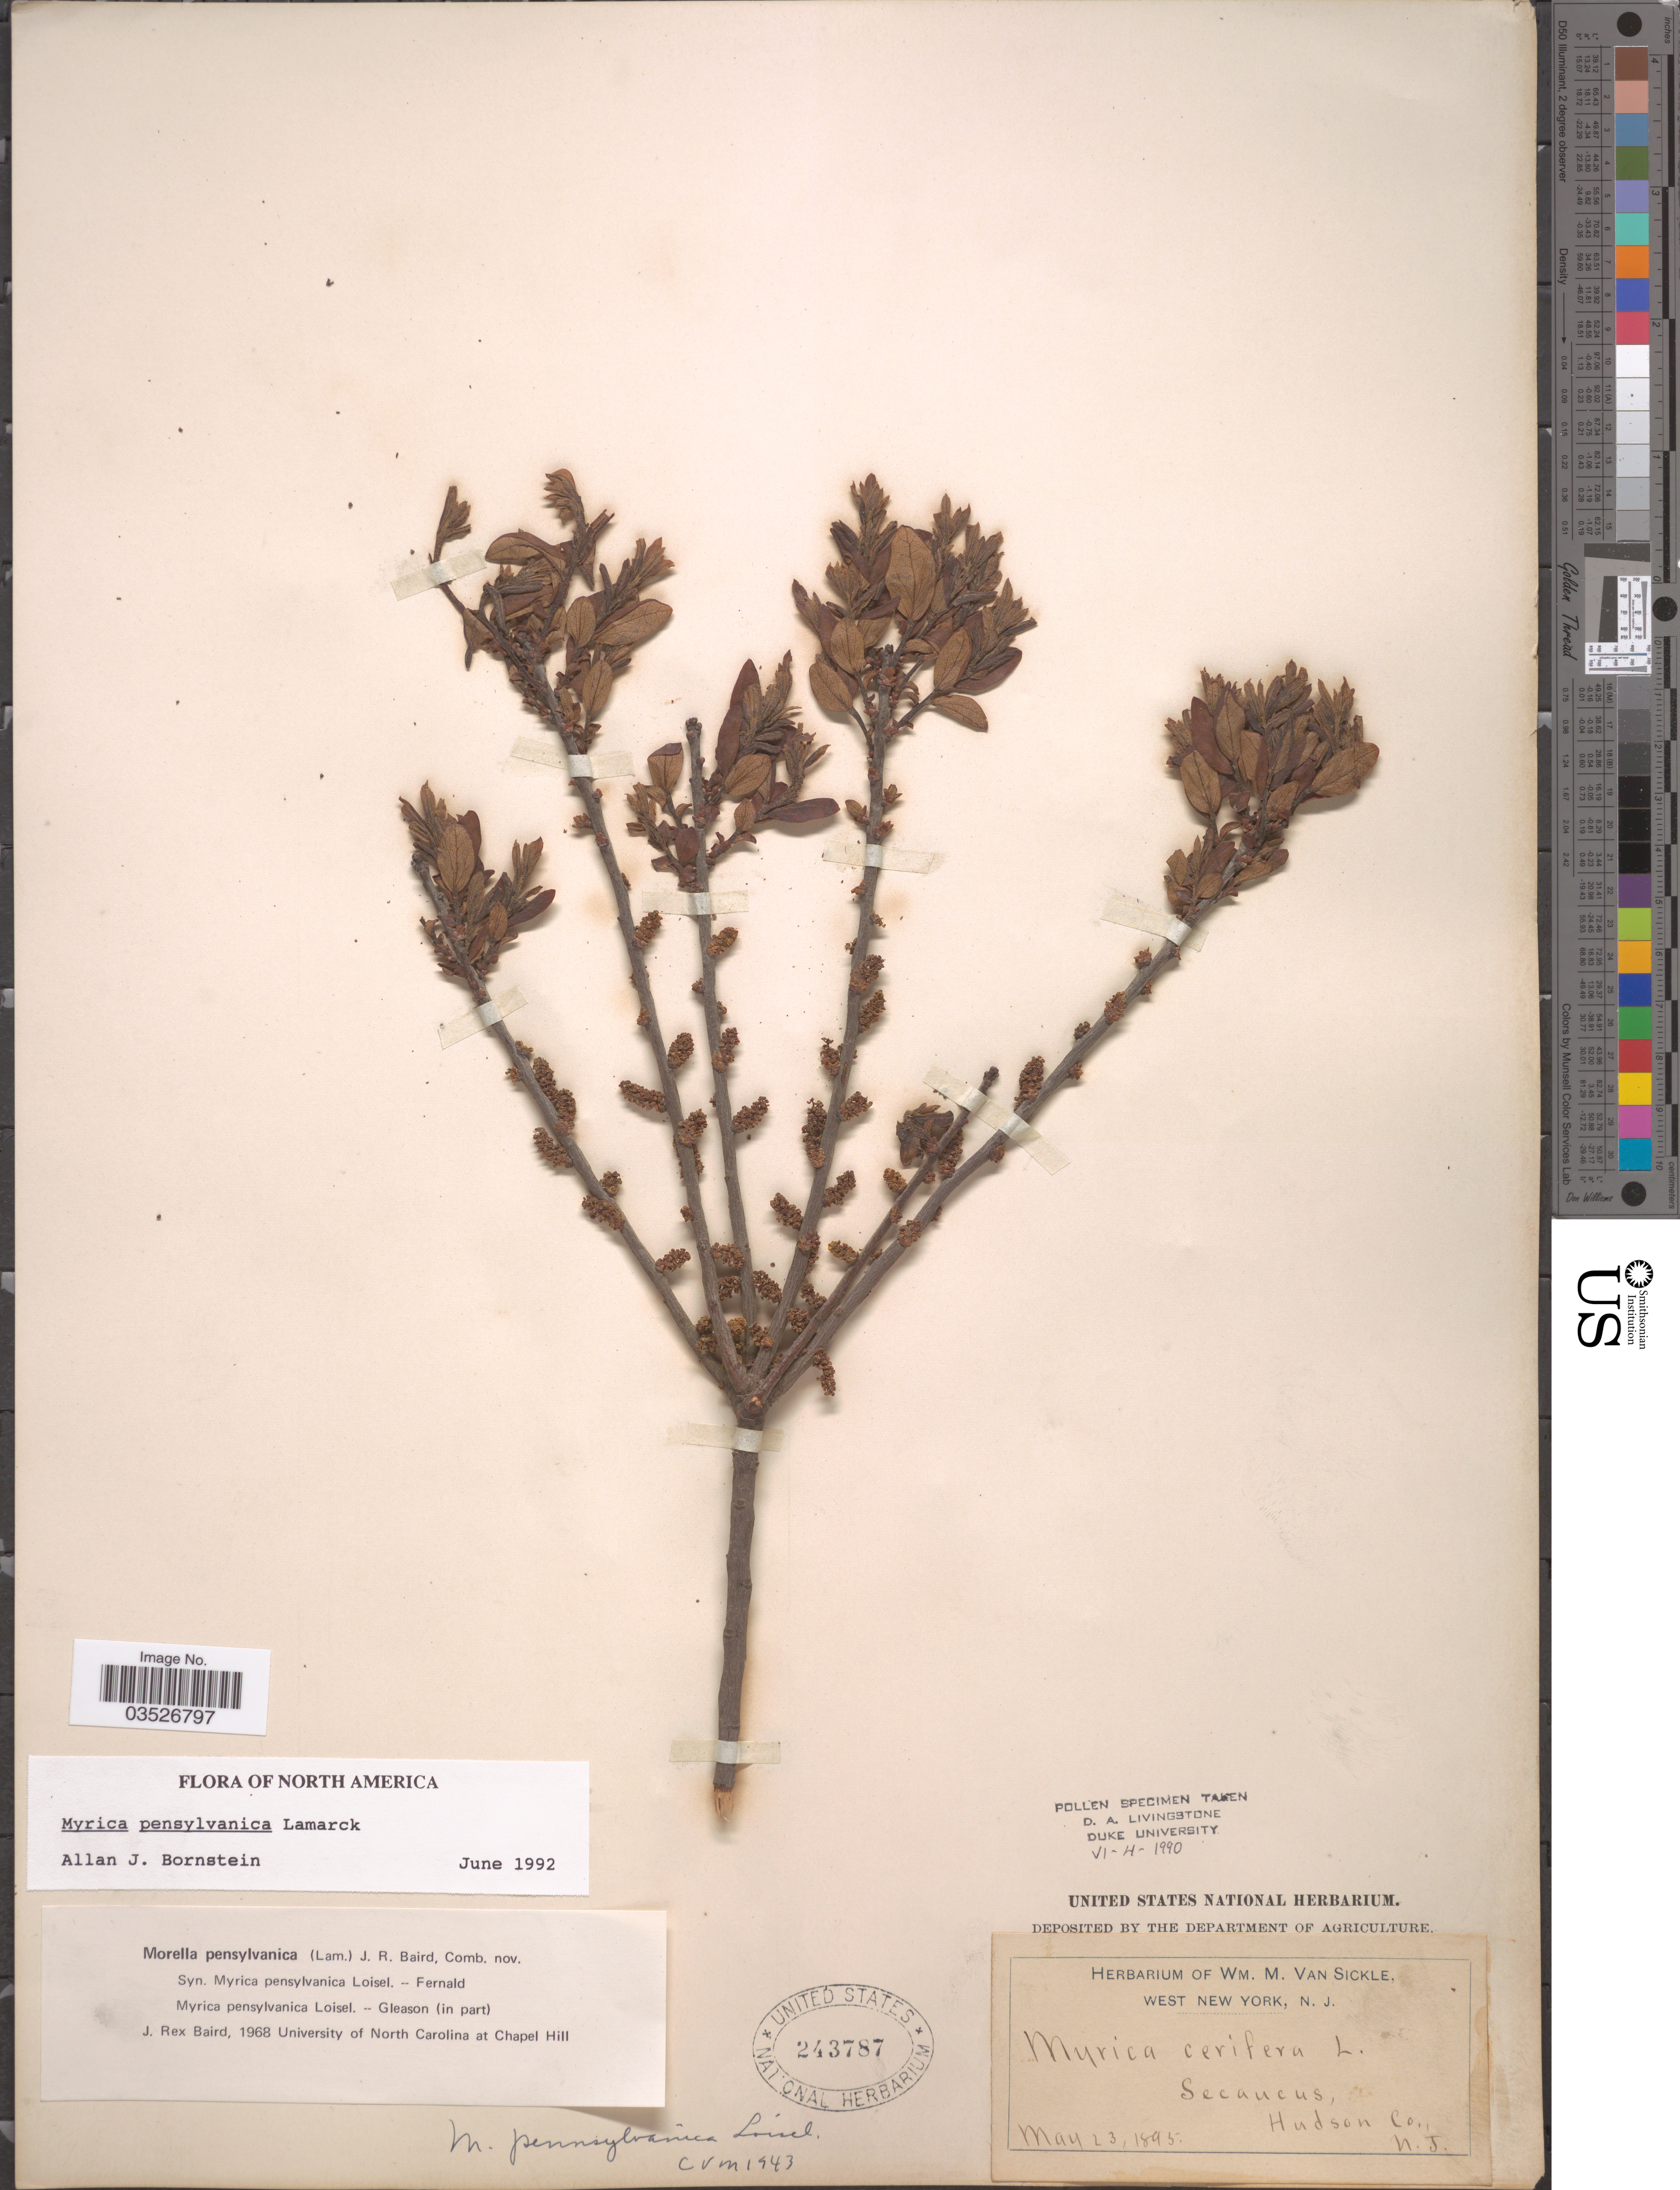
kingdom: Plantae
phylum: Tracheophyta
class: Magnoliopsida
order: Fagales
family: Myricaceae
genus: Morella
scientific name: Morella pensylvanica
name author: (Mirb.) Kartesz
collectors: ex herb. Wm. M. Van Sickle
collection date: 1895-05-23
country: United States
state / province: New Jersey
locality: Secaucus, Hudson Co.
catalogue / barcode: US 243787